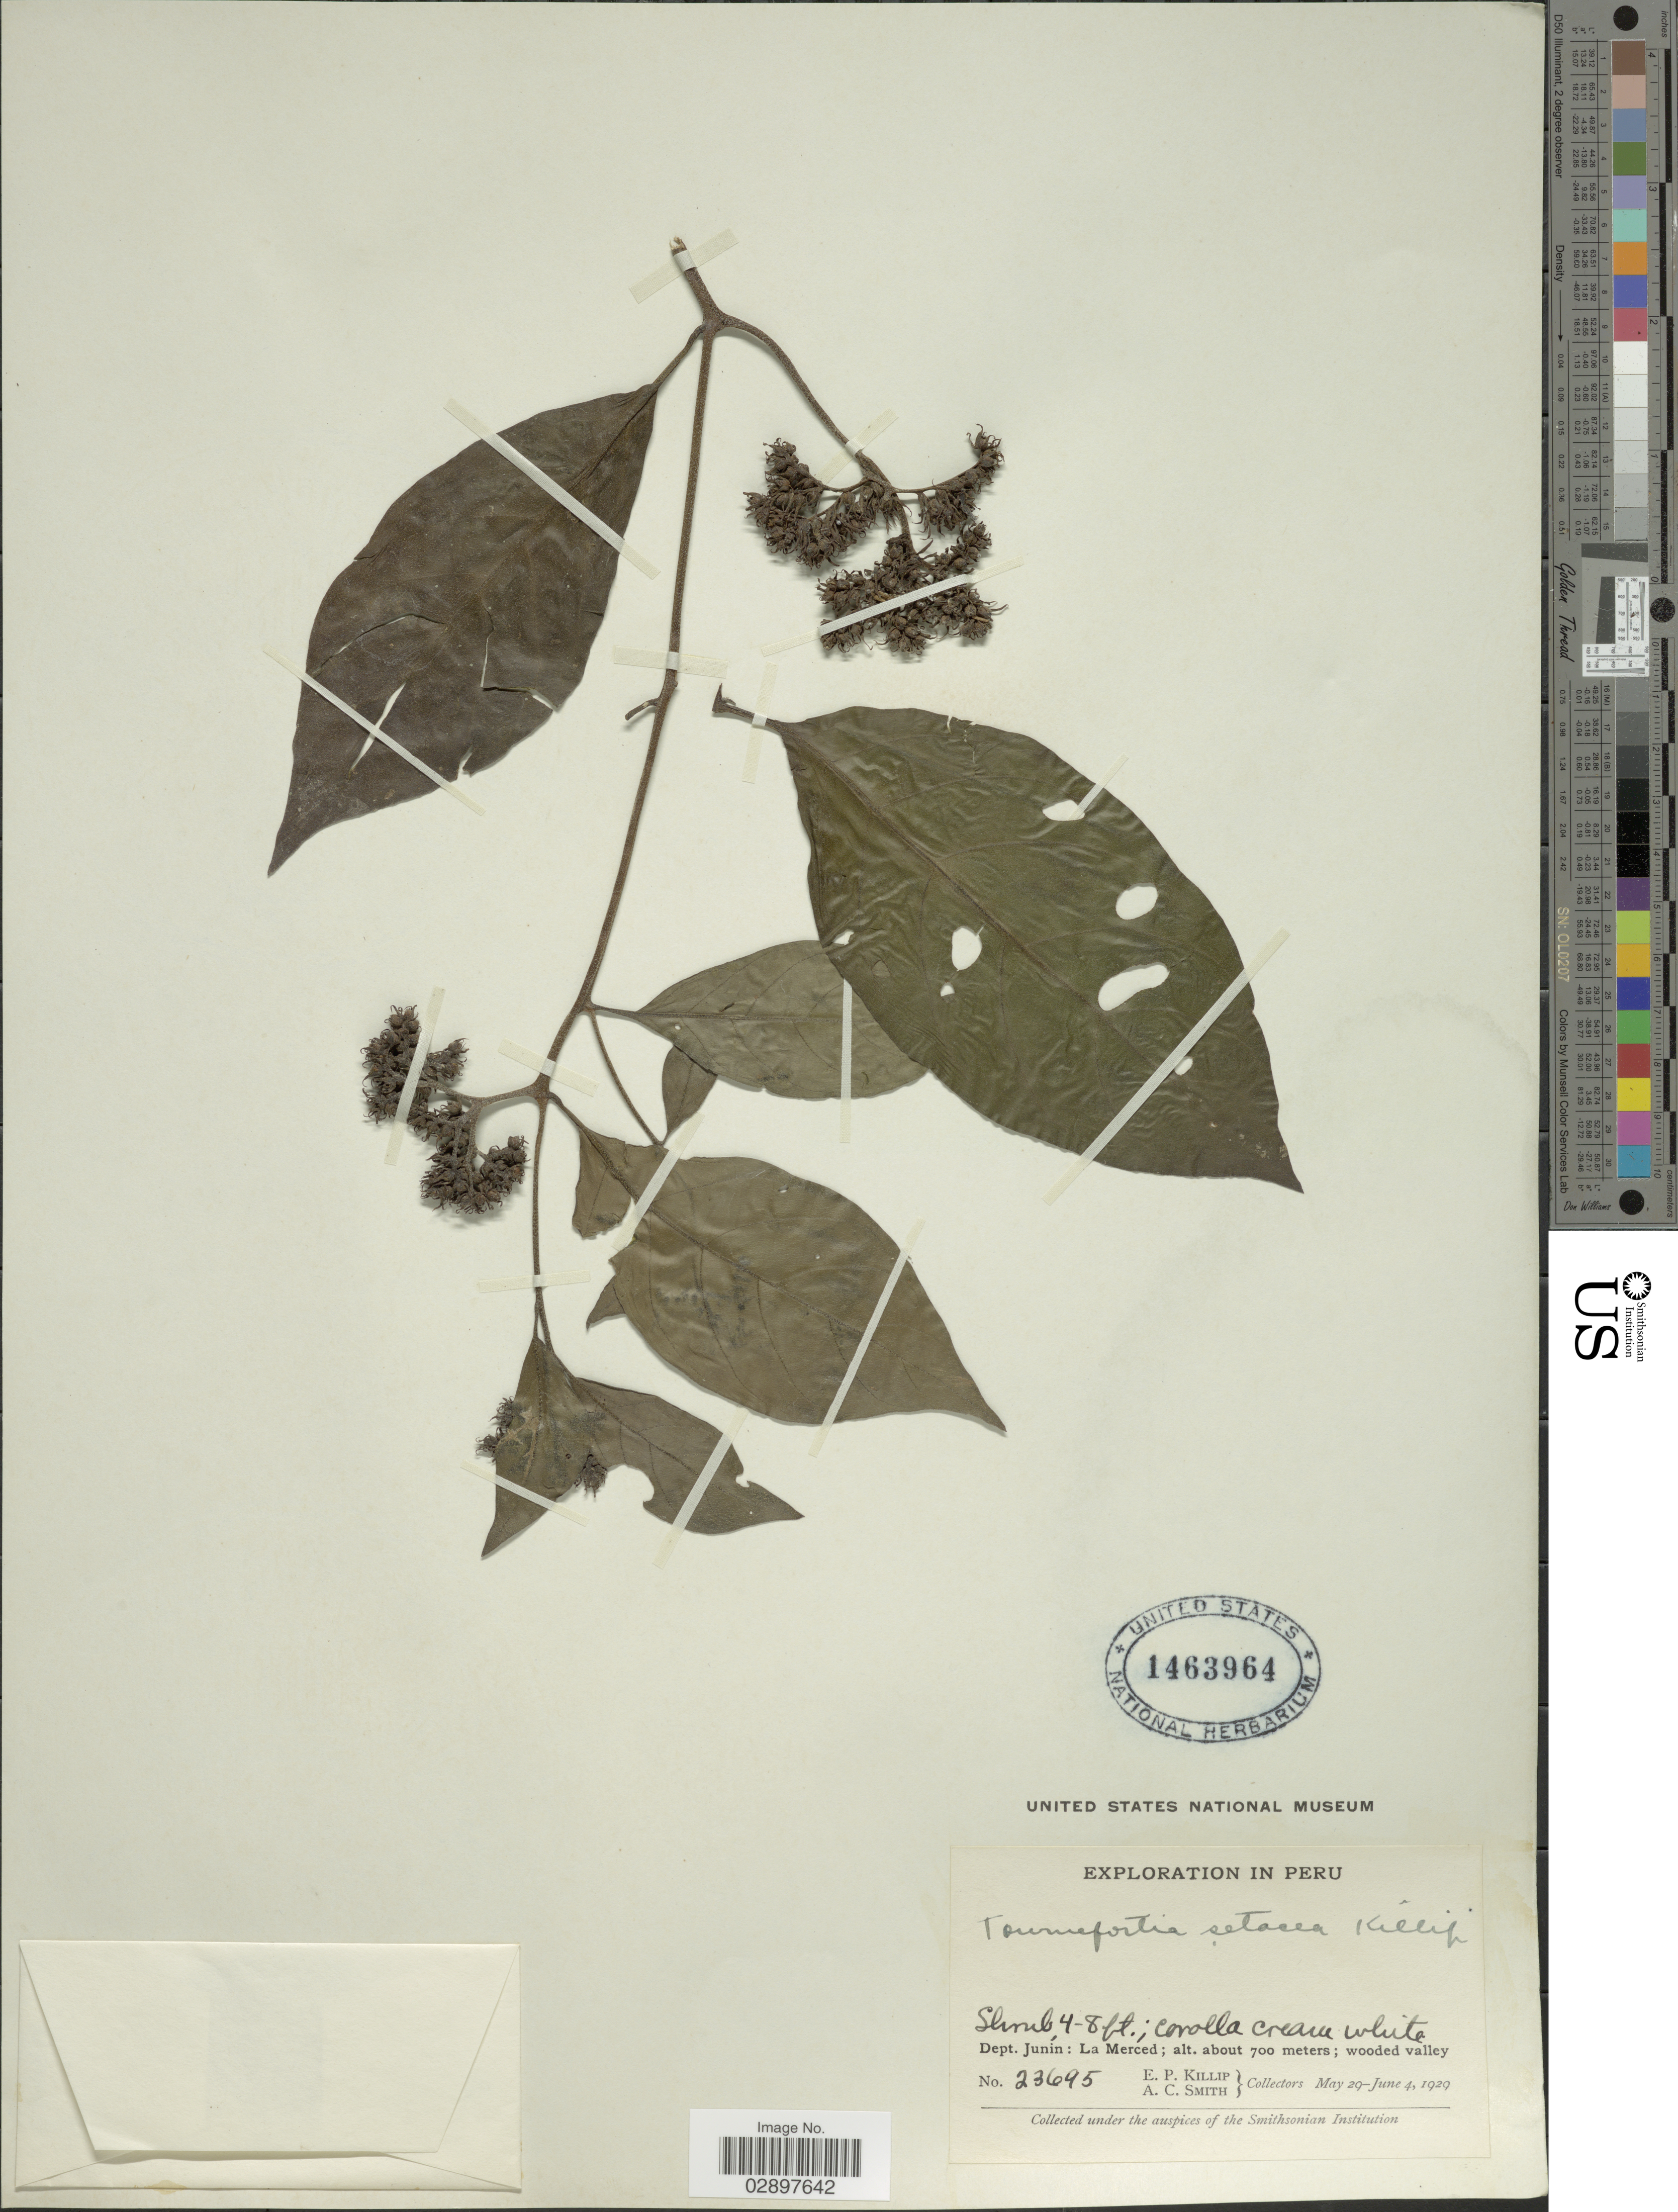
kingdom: Plantae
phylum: Tracheophyta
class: Magnoliopsida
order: Boraginales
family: Heliotropiaceae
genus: Tournefortia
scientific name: Tournefortia setacea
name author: Killip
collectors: E. P. Killip & A. C. Smith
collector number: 23695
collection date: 1929-05-29/1929-06-04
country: Peru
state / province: Junín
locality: Dept. Junín: La Merced.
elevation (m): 700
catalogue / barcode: US 1463964